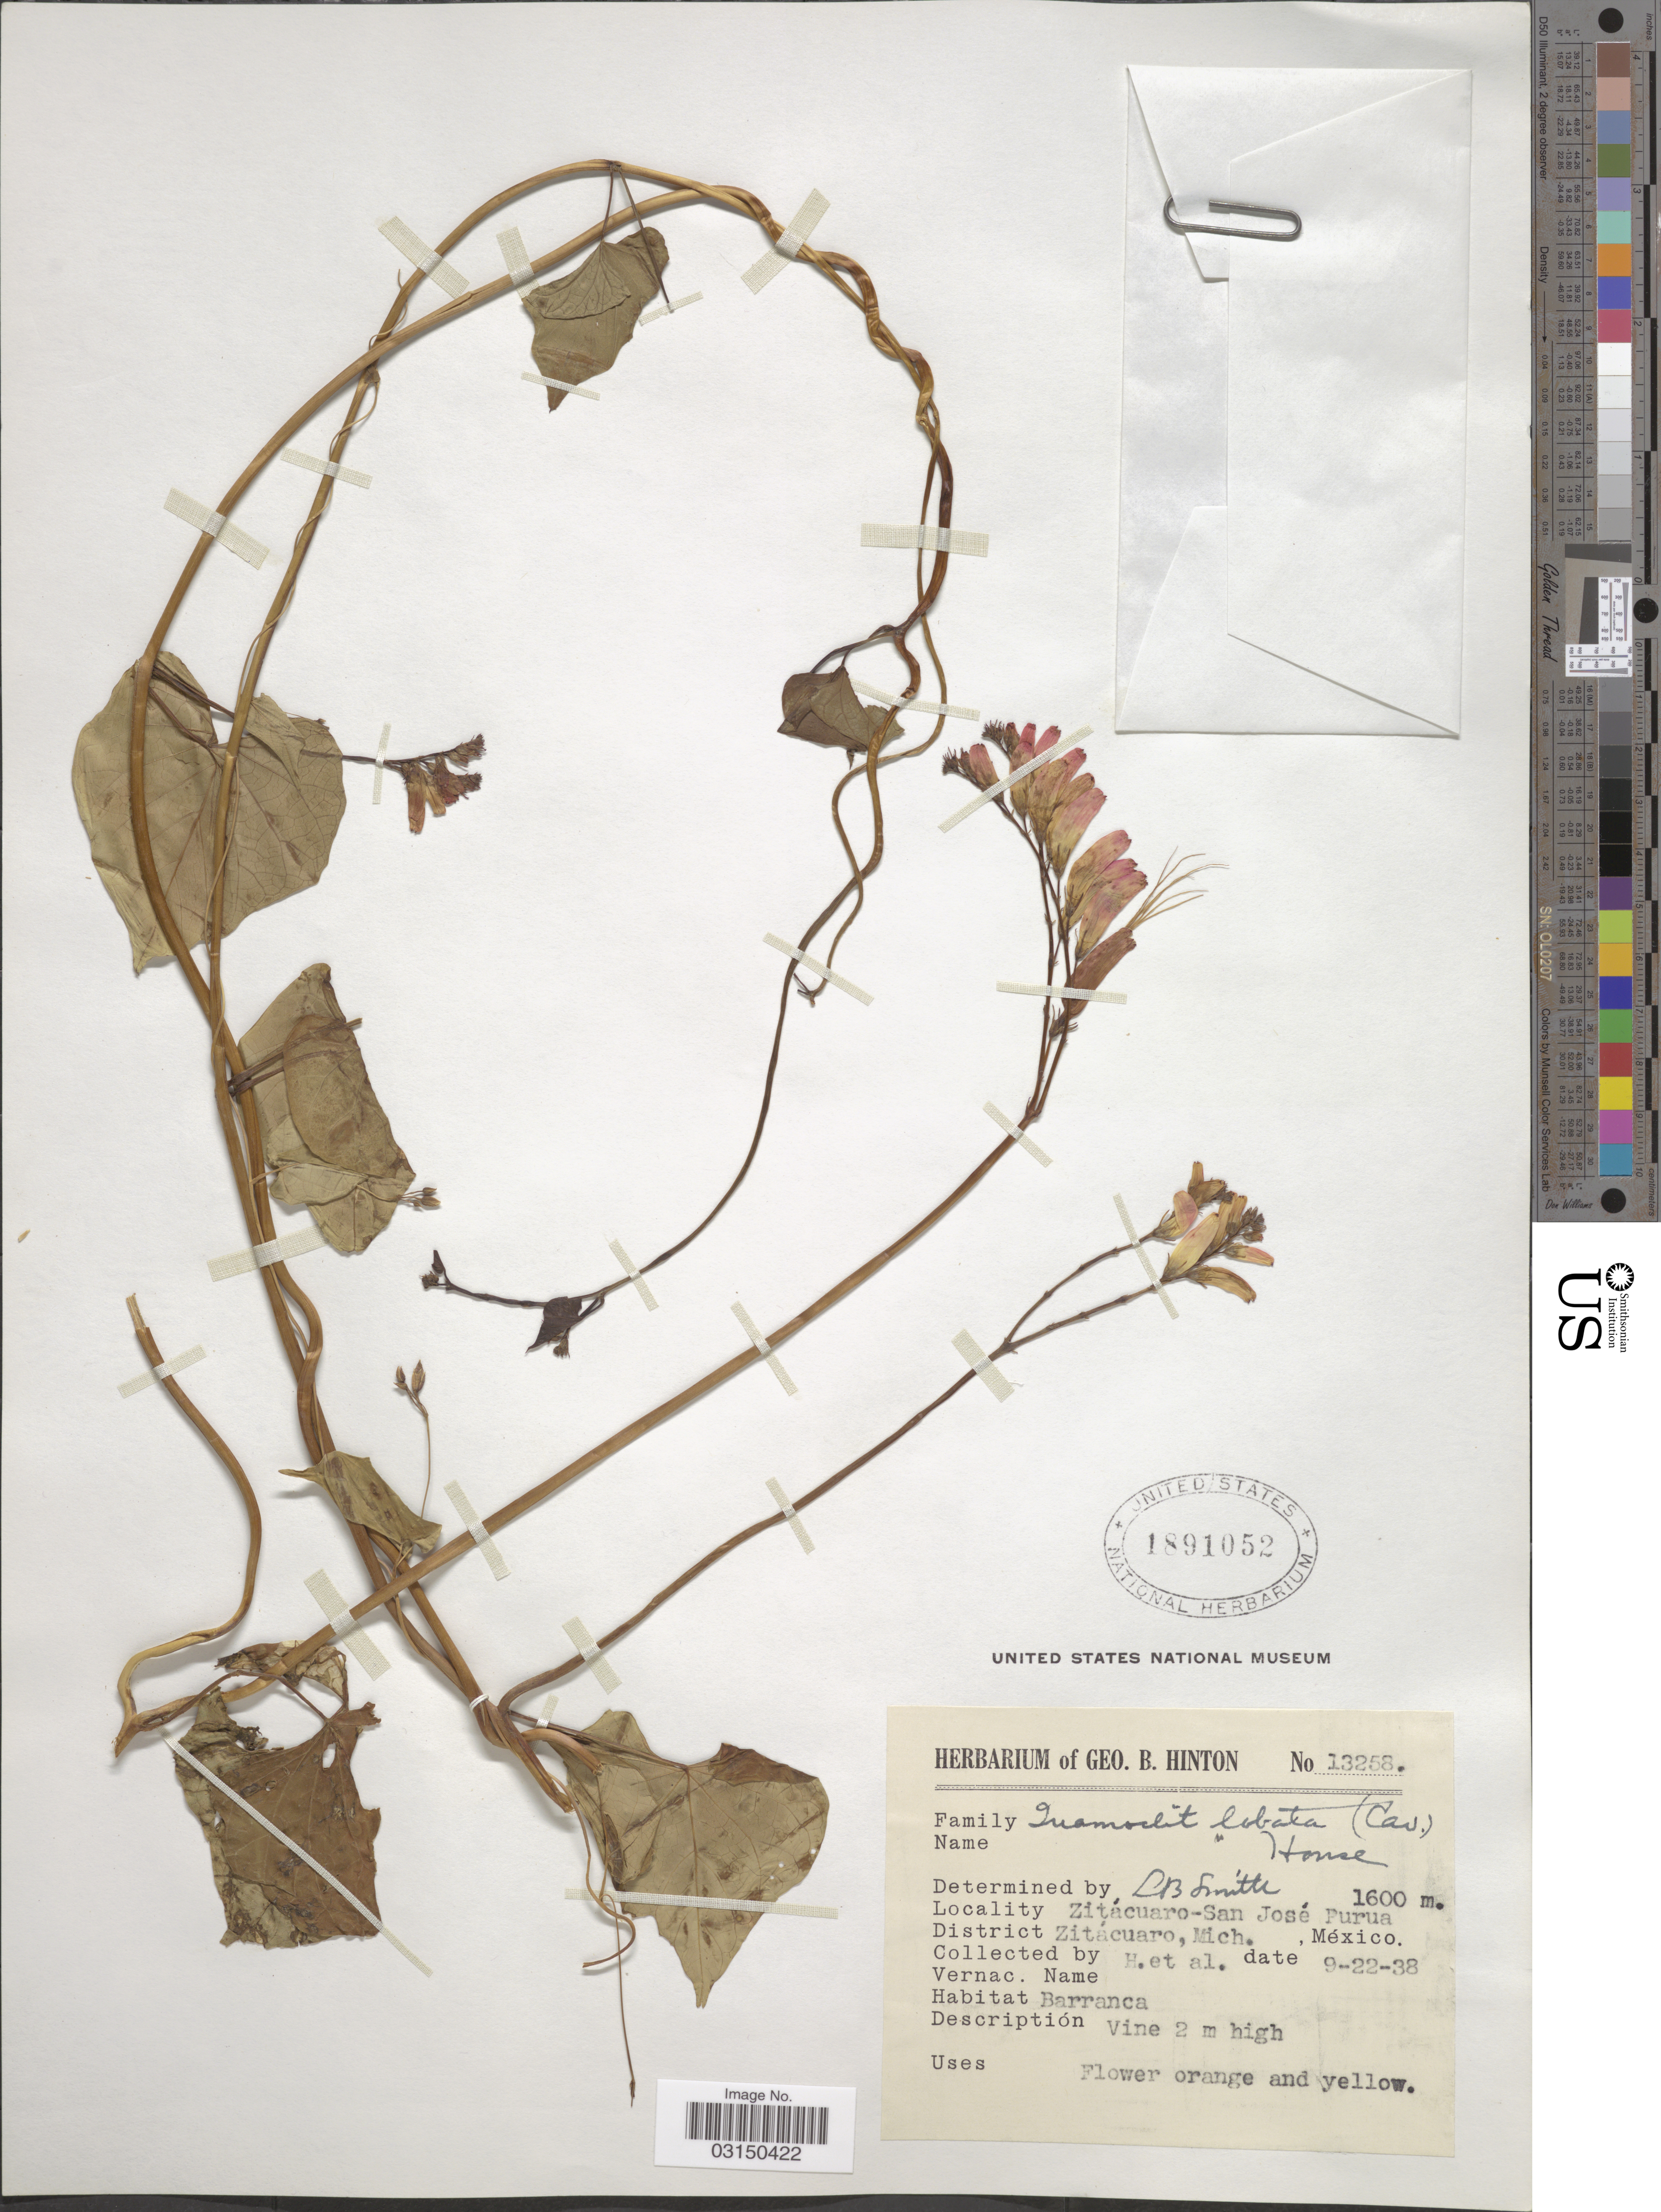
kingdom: Plantae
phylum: Tracheophyta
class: Magnoliopsida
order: Solanales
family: Convolvulaceae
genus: Ipomoea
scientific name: Ipomoea lobata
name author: (Cerv.) Thell.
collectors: G. B. Hinton & et al.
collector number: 13258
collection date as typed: Transcribed d/m/y: 22/9/38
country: Mexico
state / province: Michoacán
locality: Zitácuaro-San José Purua. District Zitácuaro, Mich.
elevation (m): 1600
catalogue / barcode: US 1891052